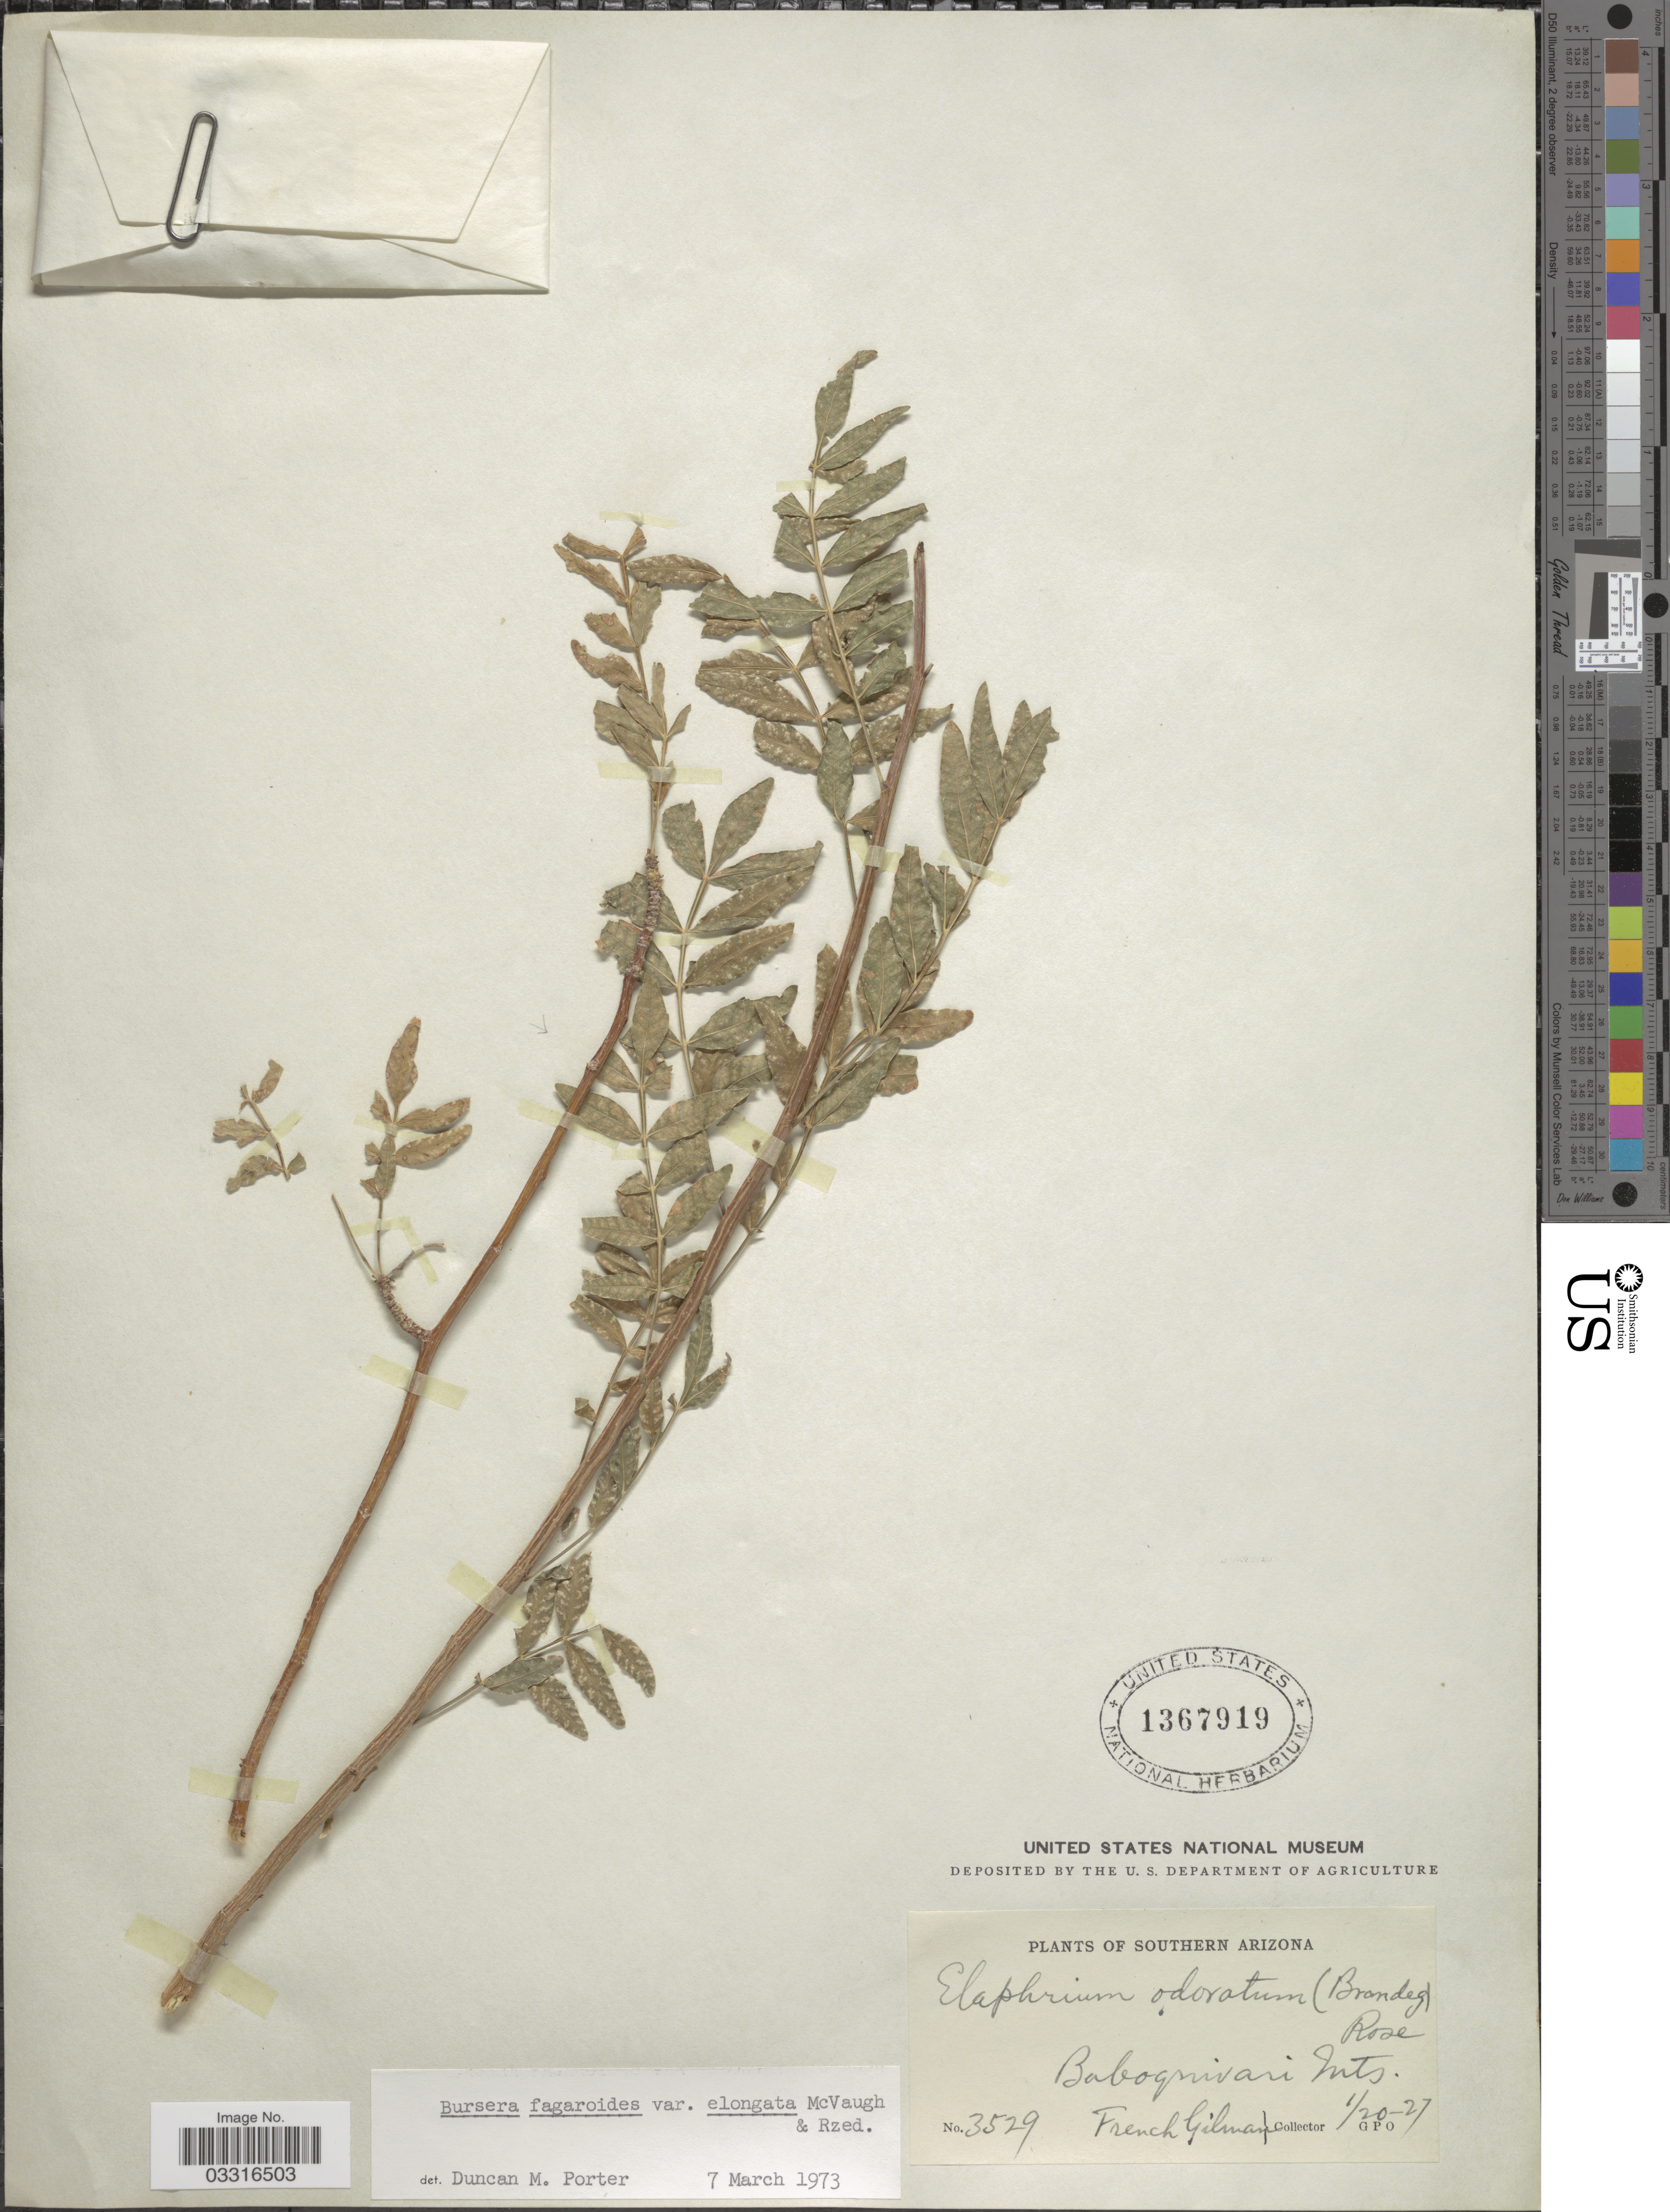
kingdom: Plantae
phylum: Tracheophyta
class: Magnoliopsida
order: Sapindales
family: Burseraceae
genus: Bursera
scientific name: Bursera fagaroides var. elongata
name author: (Kunth) Engl.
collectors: F. Gilman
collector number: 3529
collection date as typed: Transcribed d/m/y: 20/1/27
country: United States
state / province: Arizona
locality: Southern Arizona. Baboquivari Mts.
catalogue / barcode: US 1367919